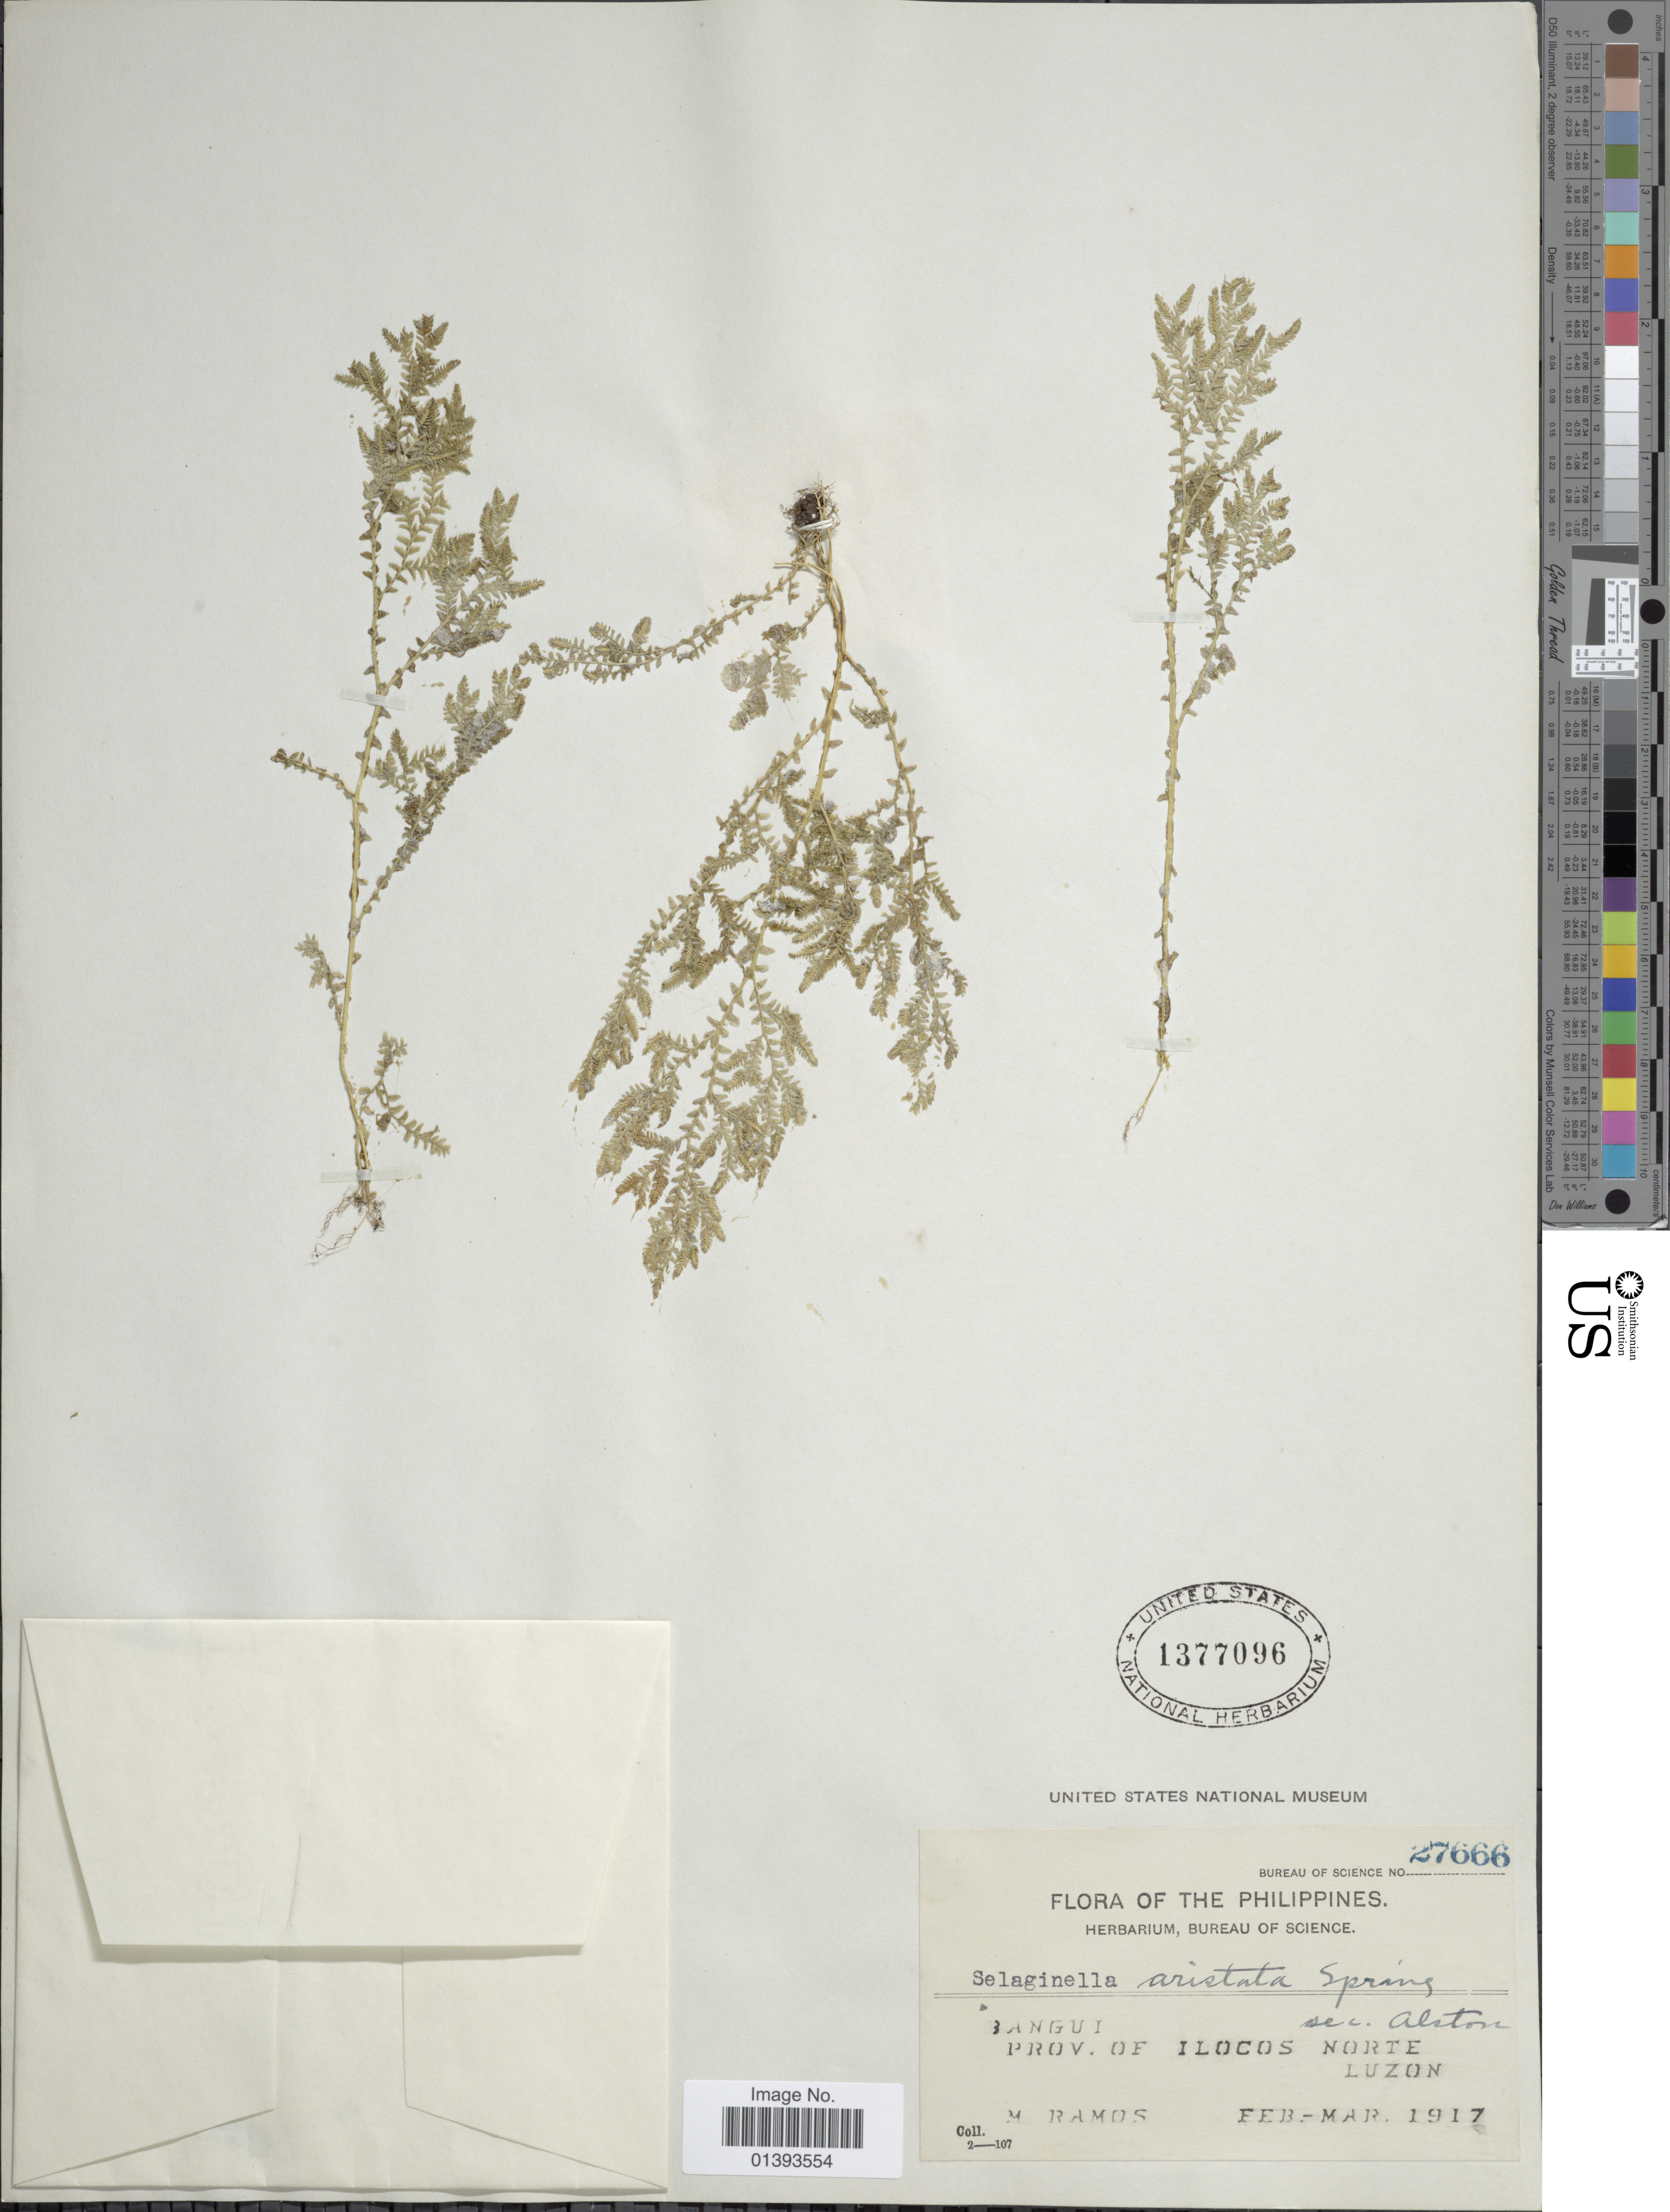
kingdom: Plantae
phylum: Tracheophyta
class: Lycopodiopsida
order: Selaginellales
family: Selaginellaceae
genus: Selaginella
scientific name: Selaginella aristata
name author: Spring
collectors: M. Ramos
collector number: Bureau of Science 27666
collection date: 1917-02/1917-03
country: Philippines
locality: Bangui, prov. of Ilocos Norte Luzon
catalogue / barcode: US 1377096